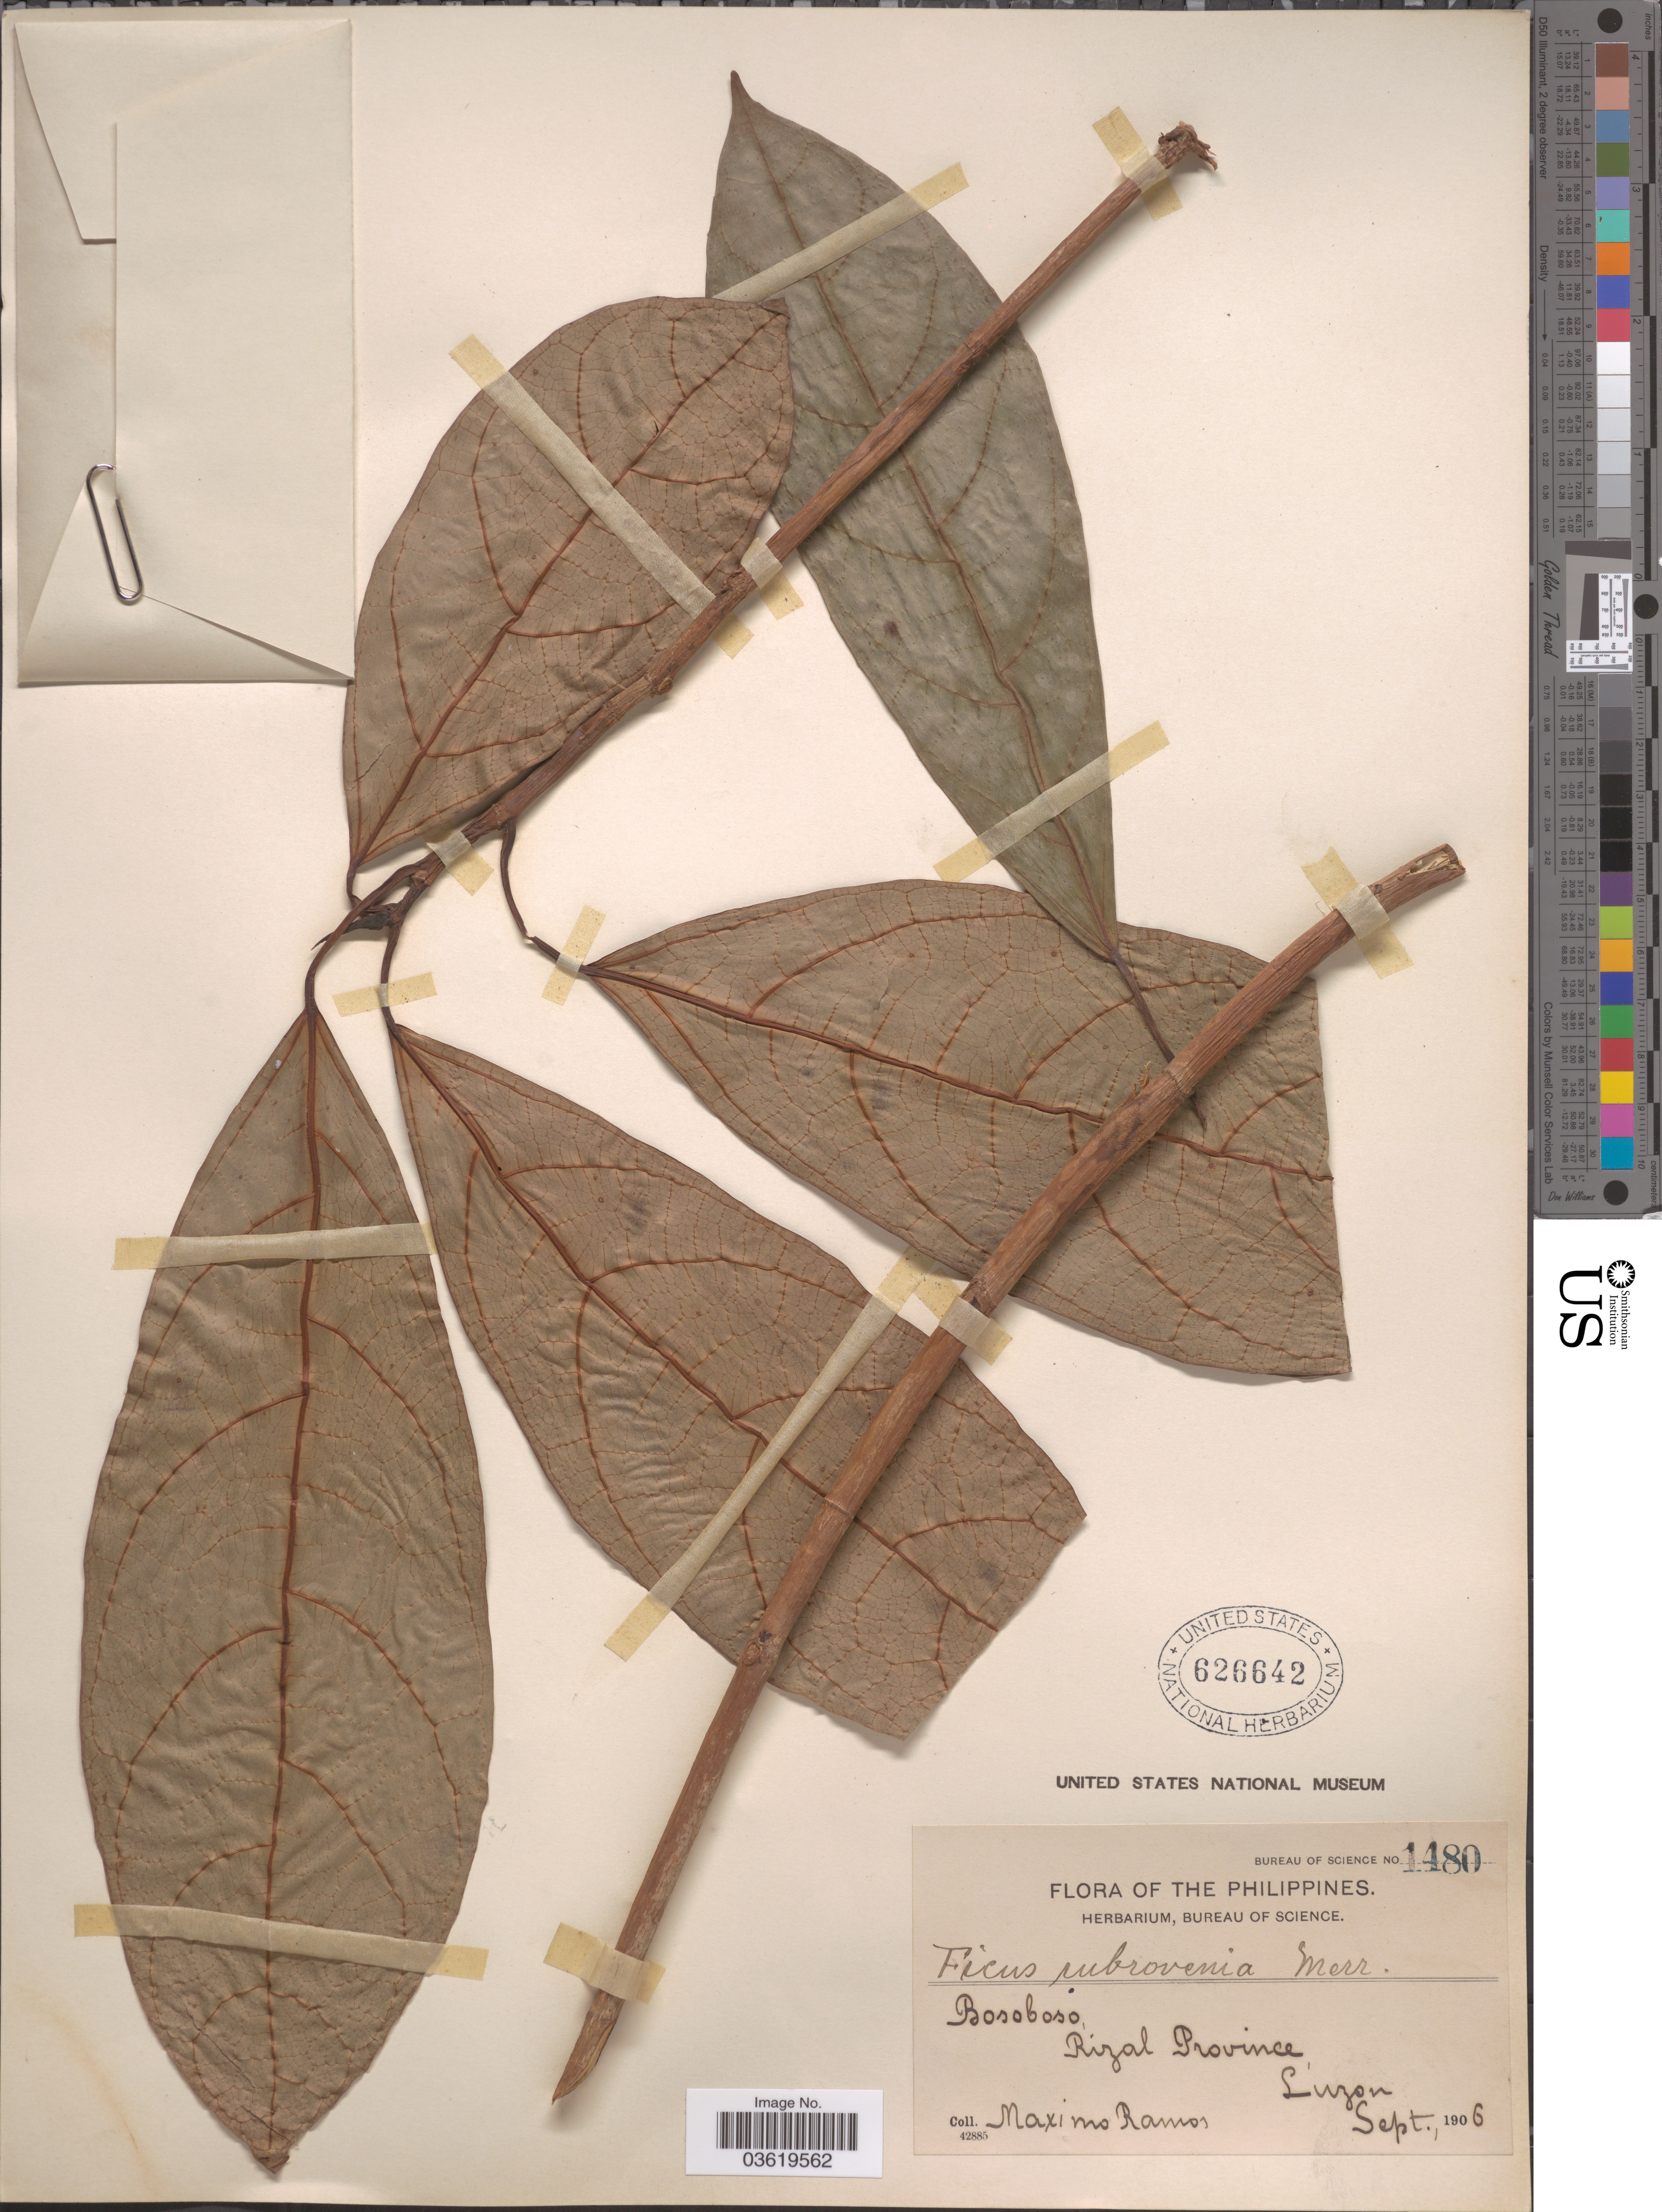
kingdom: Plantae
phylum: Tracheophyta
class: Magnoliopsida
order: Rosales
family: Moraceae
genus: Ficus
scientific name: Ficus repandifolia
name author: Elmer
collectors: M. Ramos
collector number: Bureau of Science 1480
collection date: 1906-09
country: Philippines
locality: Bosoboso, Rizal Province, Luzon.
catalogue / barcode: US 626642